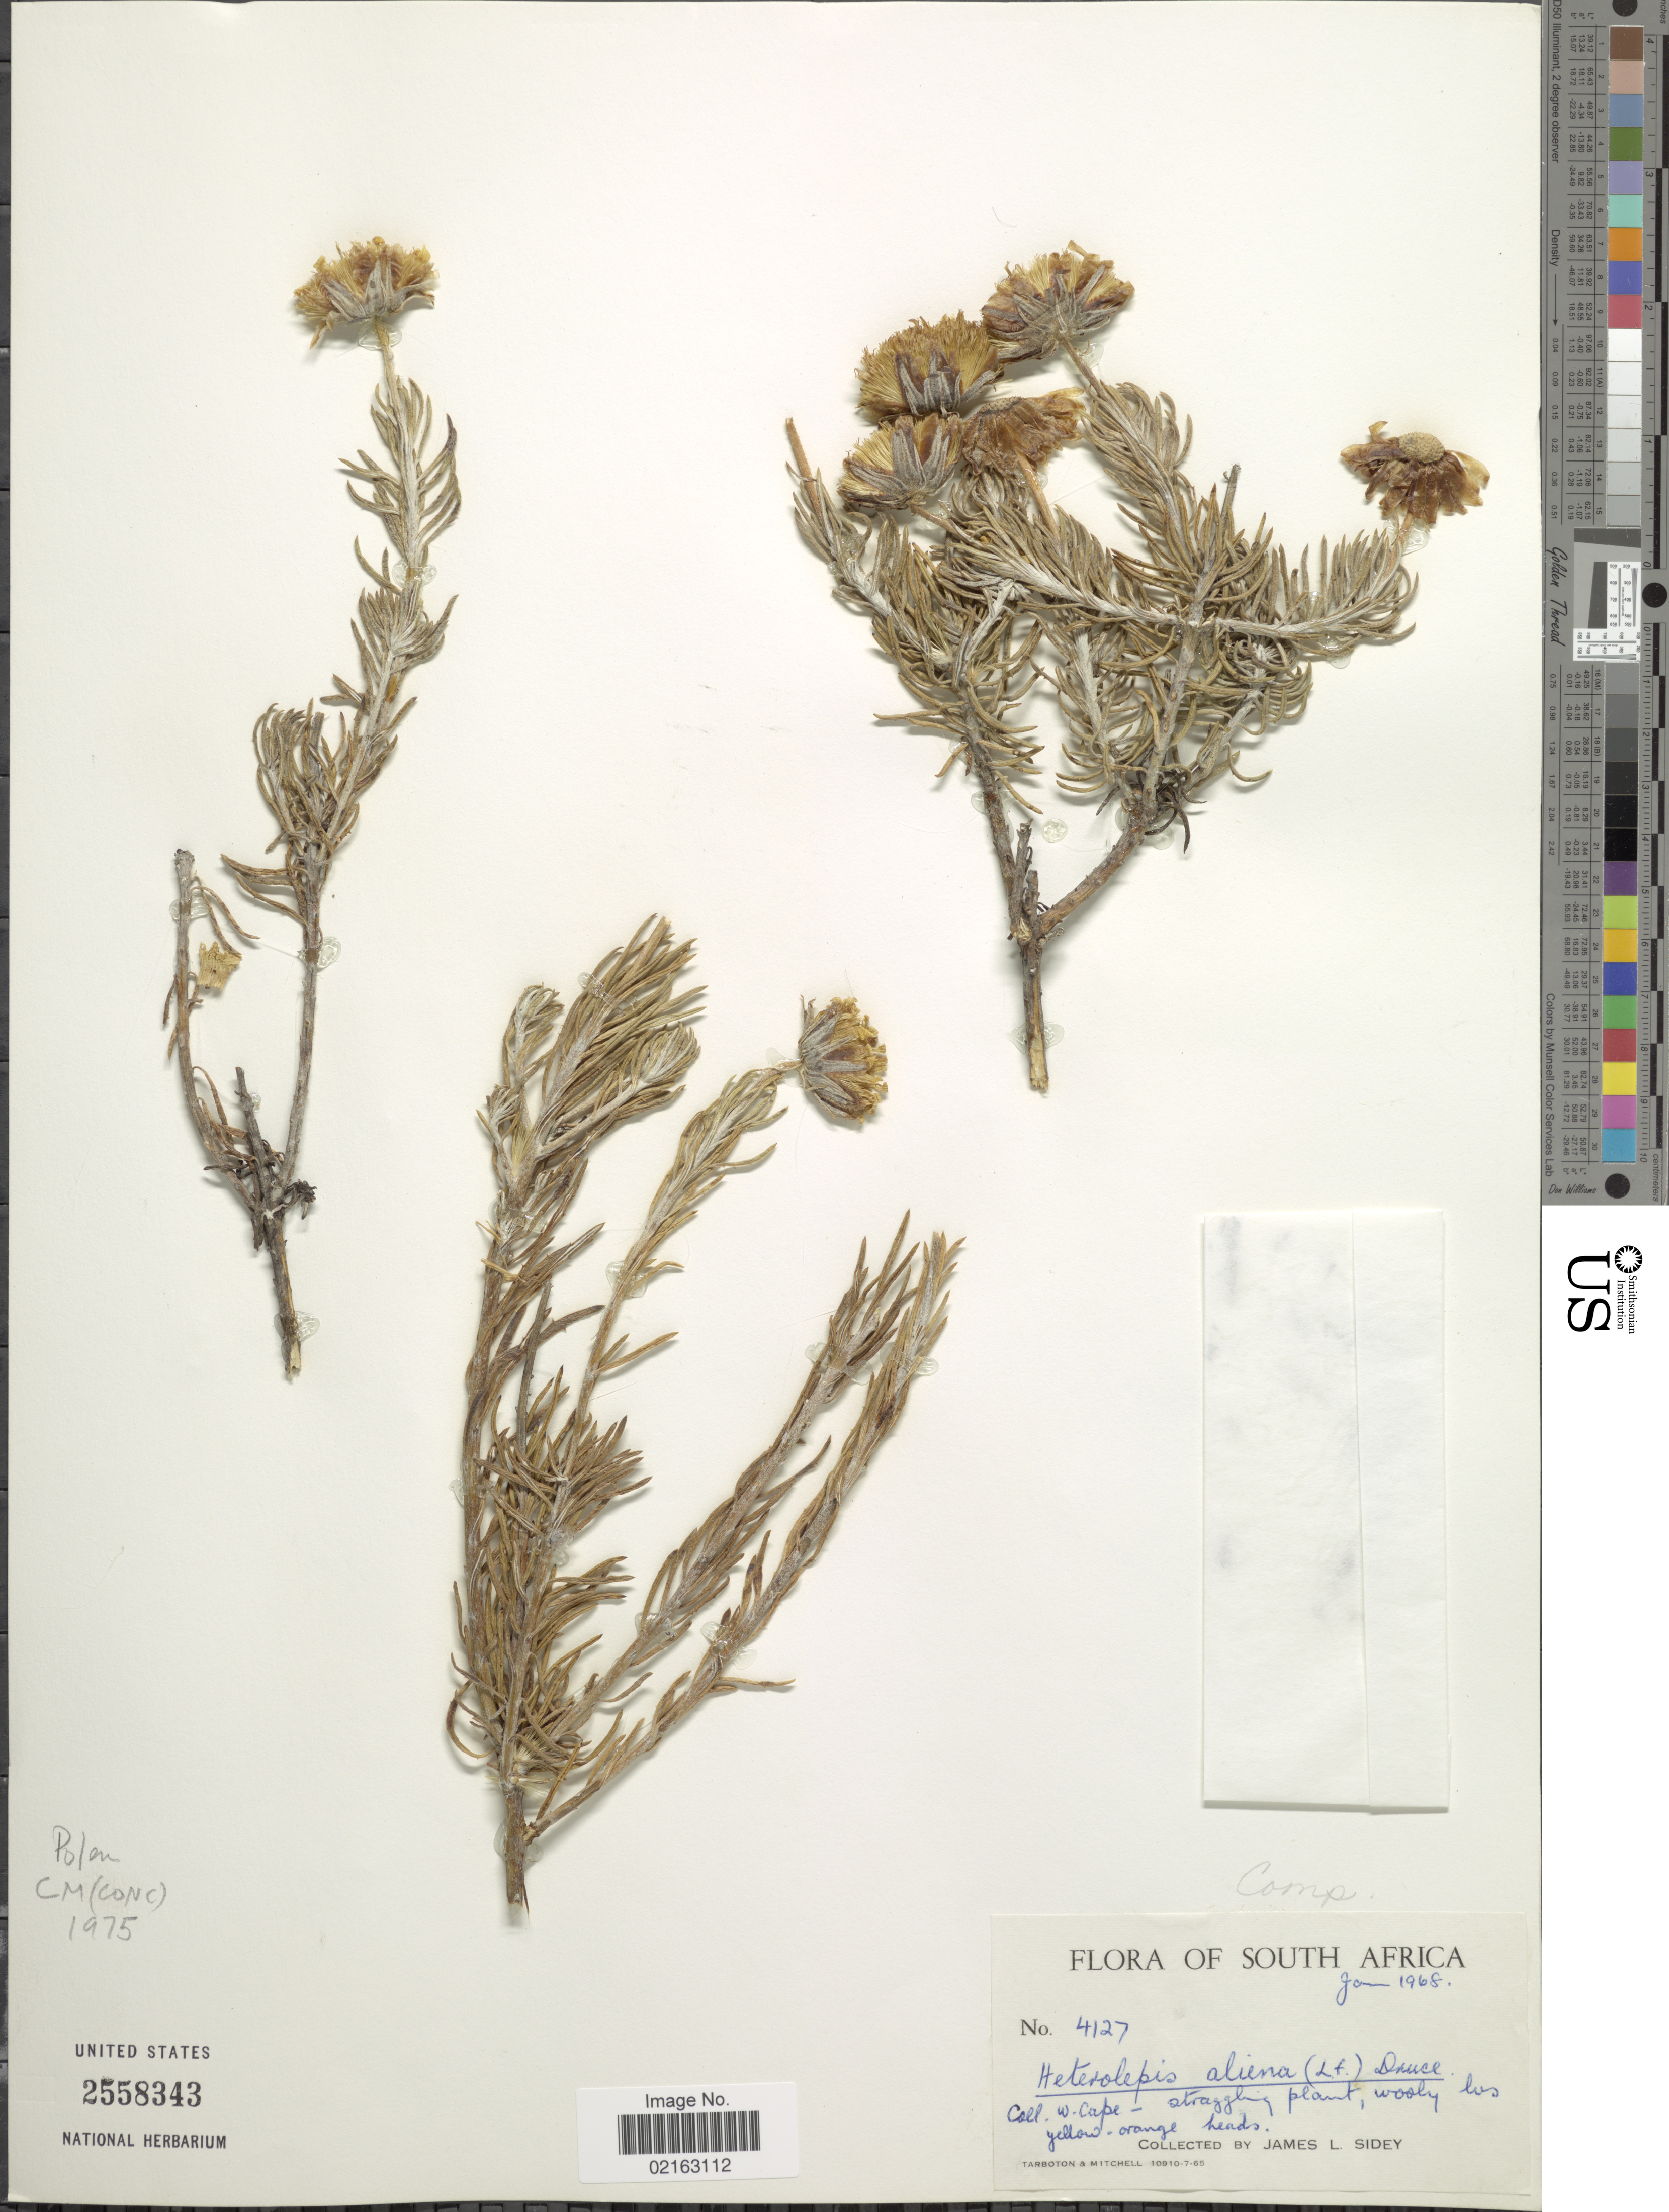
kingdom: Plantae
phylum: Tracheophyta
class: Magnoliopsida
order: Asterales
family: Asteraceae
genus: Heterolepis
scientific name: Heterolepis aliena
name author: (L. f.) Druce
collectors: J. L. Sidey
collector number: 4127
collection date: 1968-01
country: South Africa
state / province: Western Cape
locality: W. Cape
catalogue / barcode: US 2558343